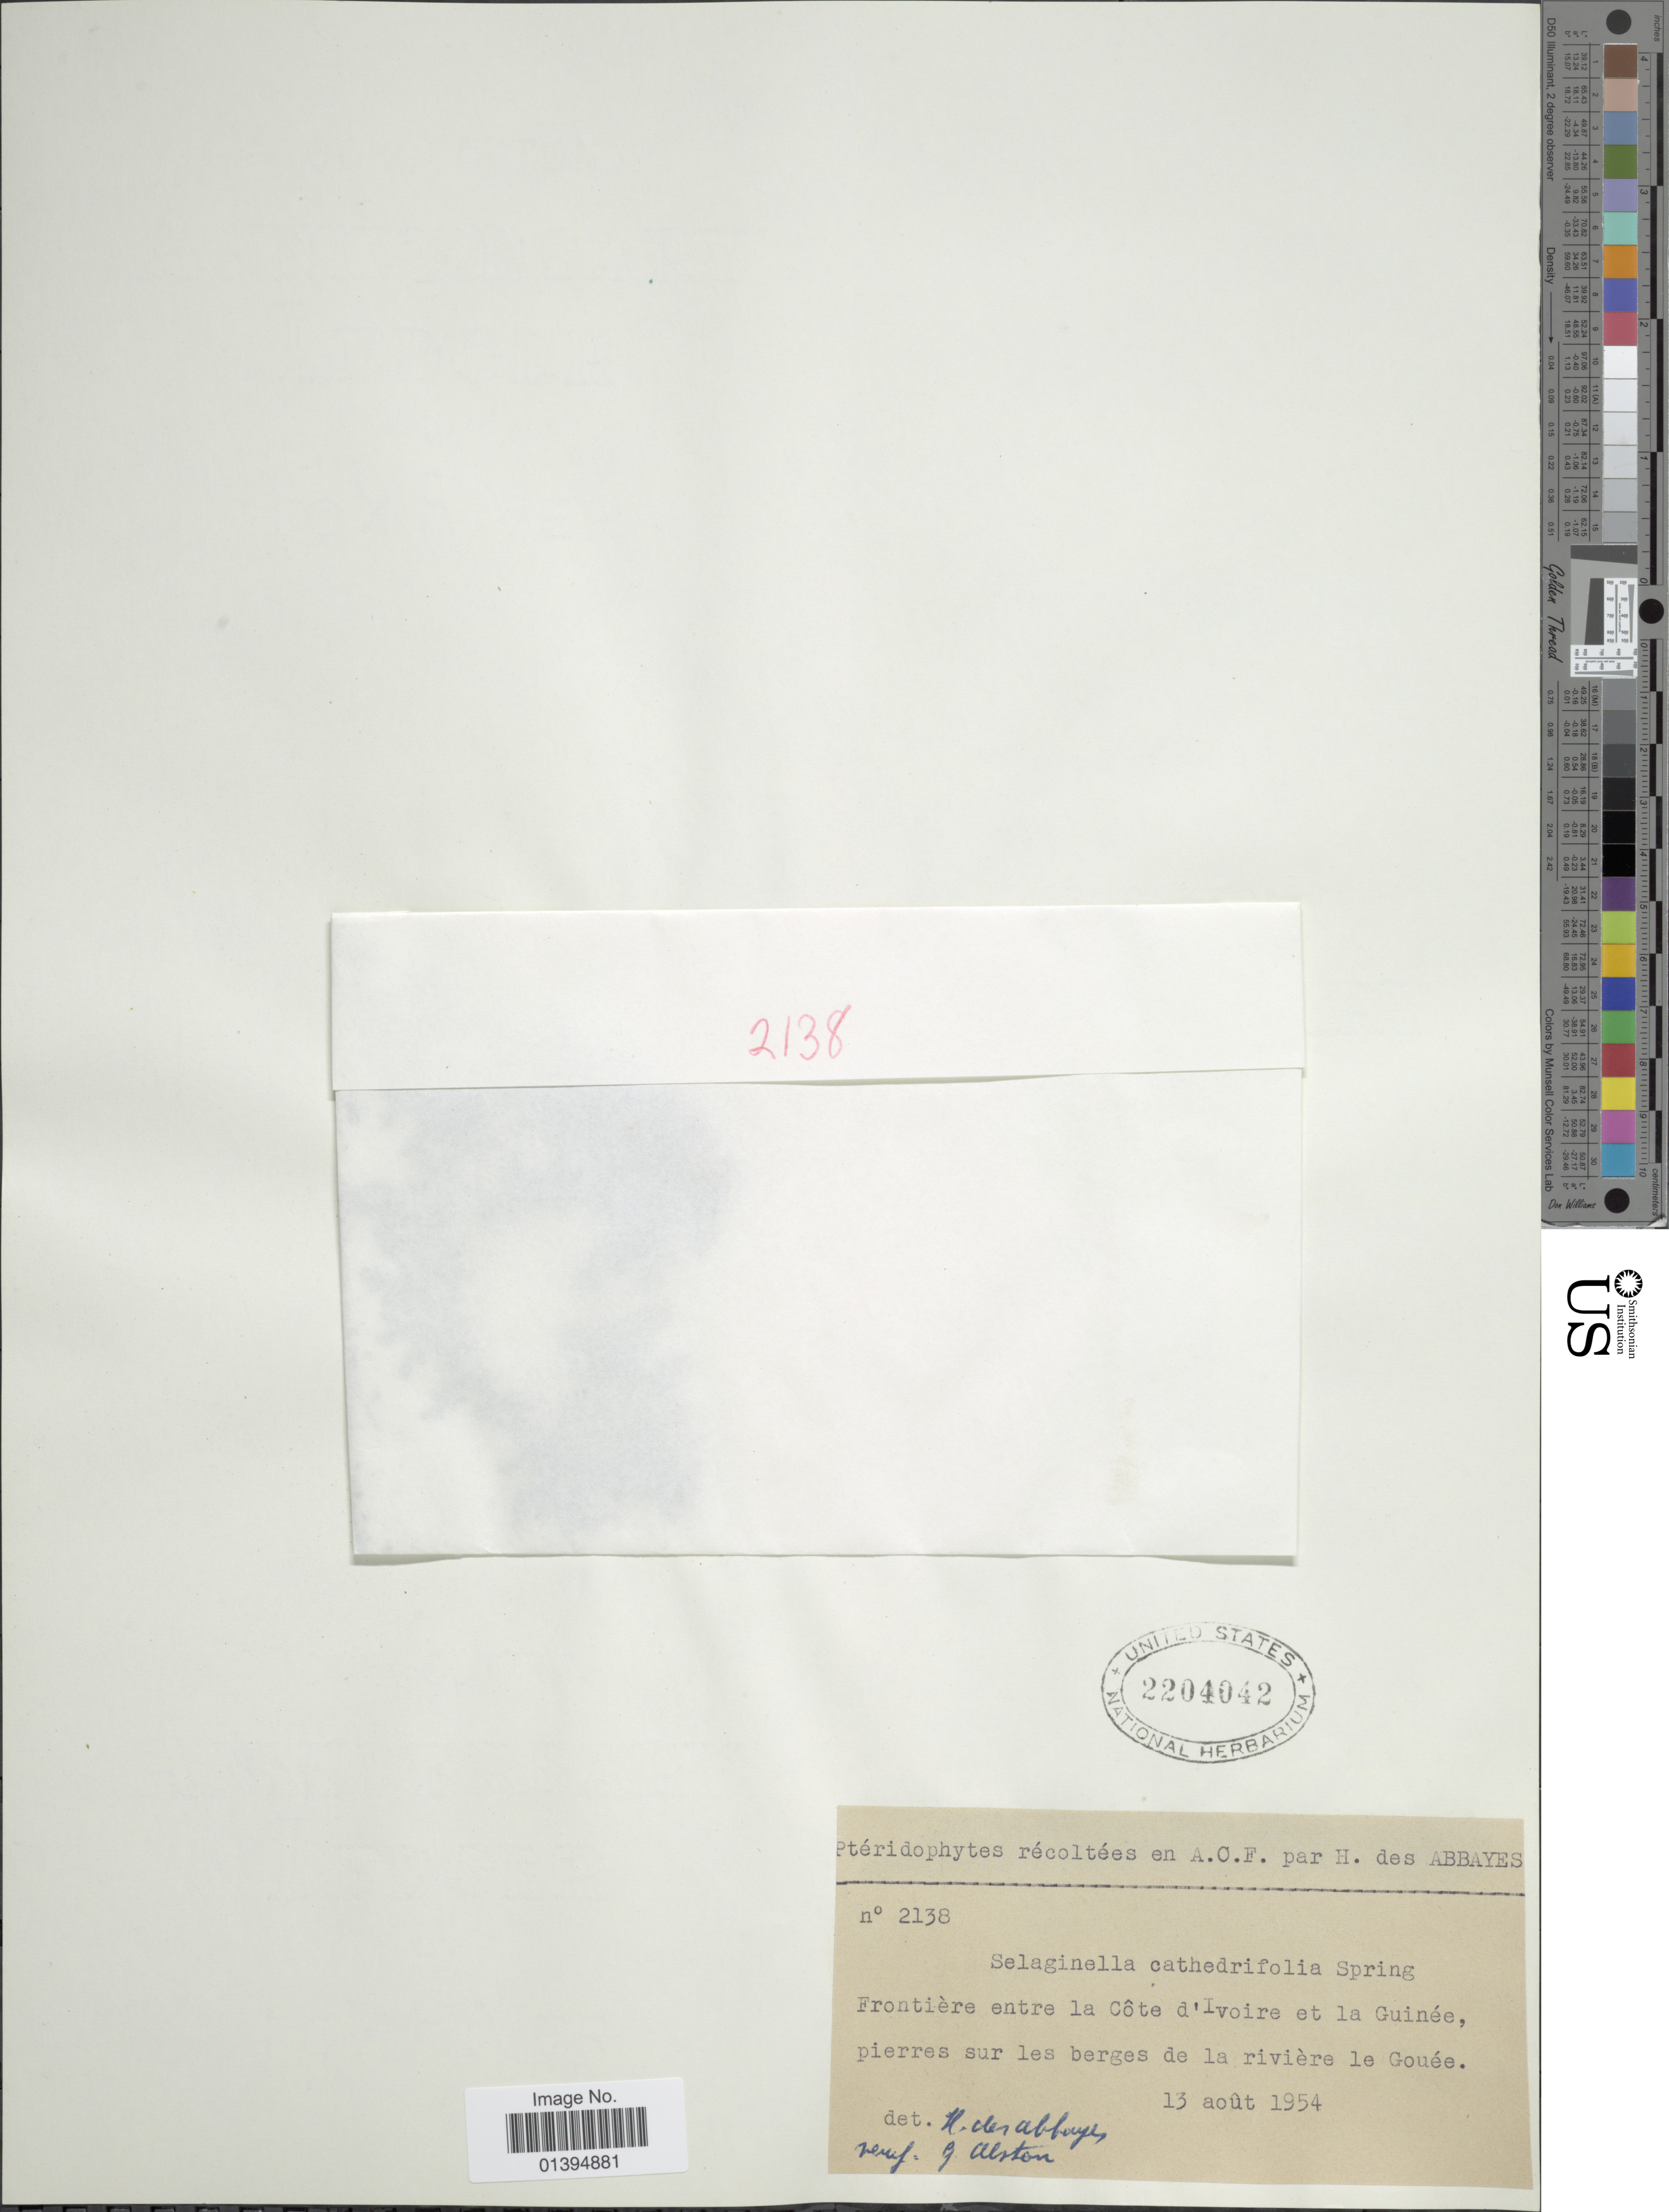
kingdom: Plantae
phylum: Tracheophyta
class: Lycopodiopsida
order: Selaginellales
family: Selaginellaceae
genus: Selaginella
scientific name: Selaginella cathedrifolia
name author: Spring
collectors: H. R. Abbayes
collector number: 2138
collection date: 1954-08-13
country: Ivory Coast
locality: Frontiere entre la Côte d'Ivore et la Guinée pierres sur les berges de la riviere le Gouée